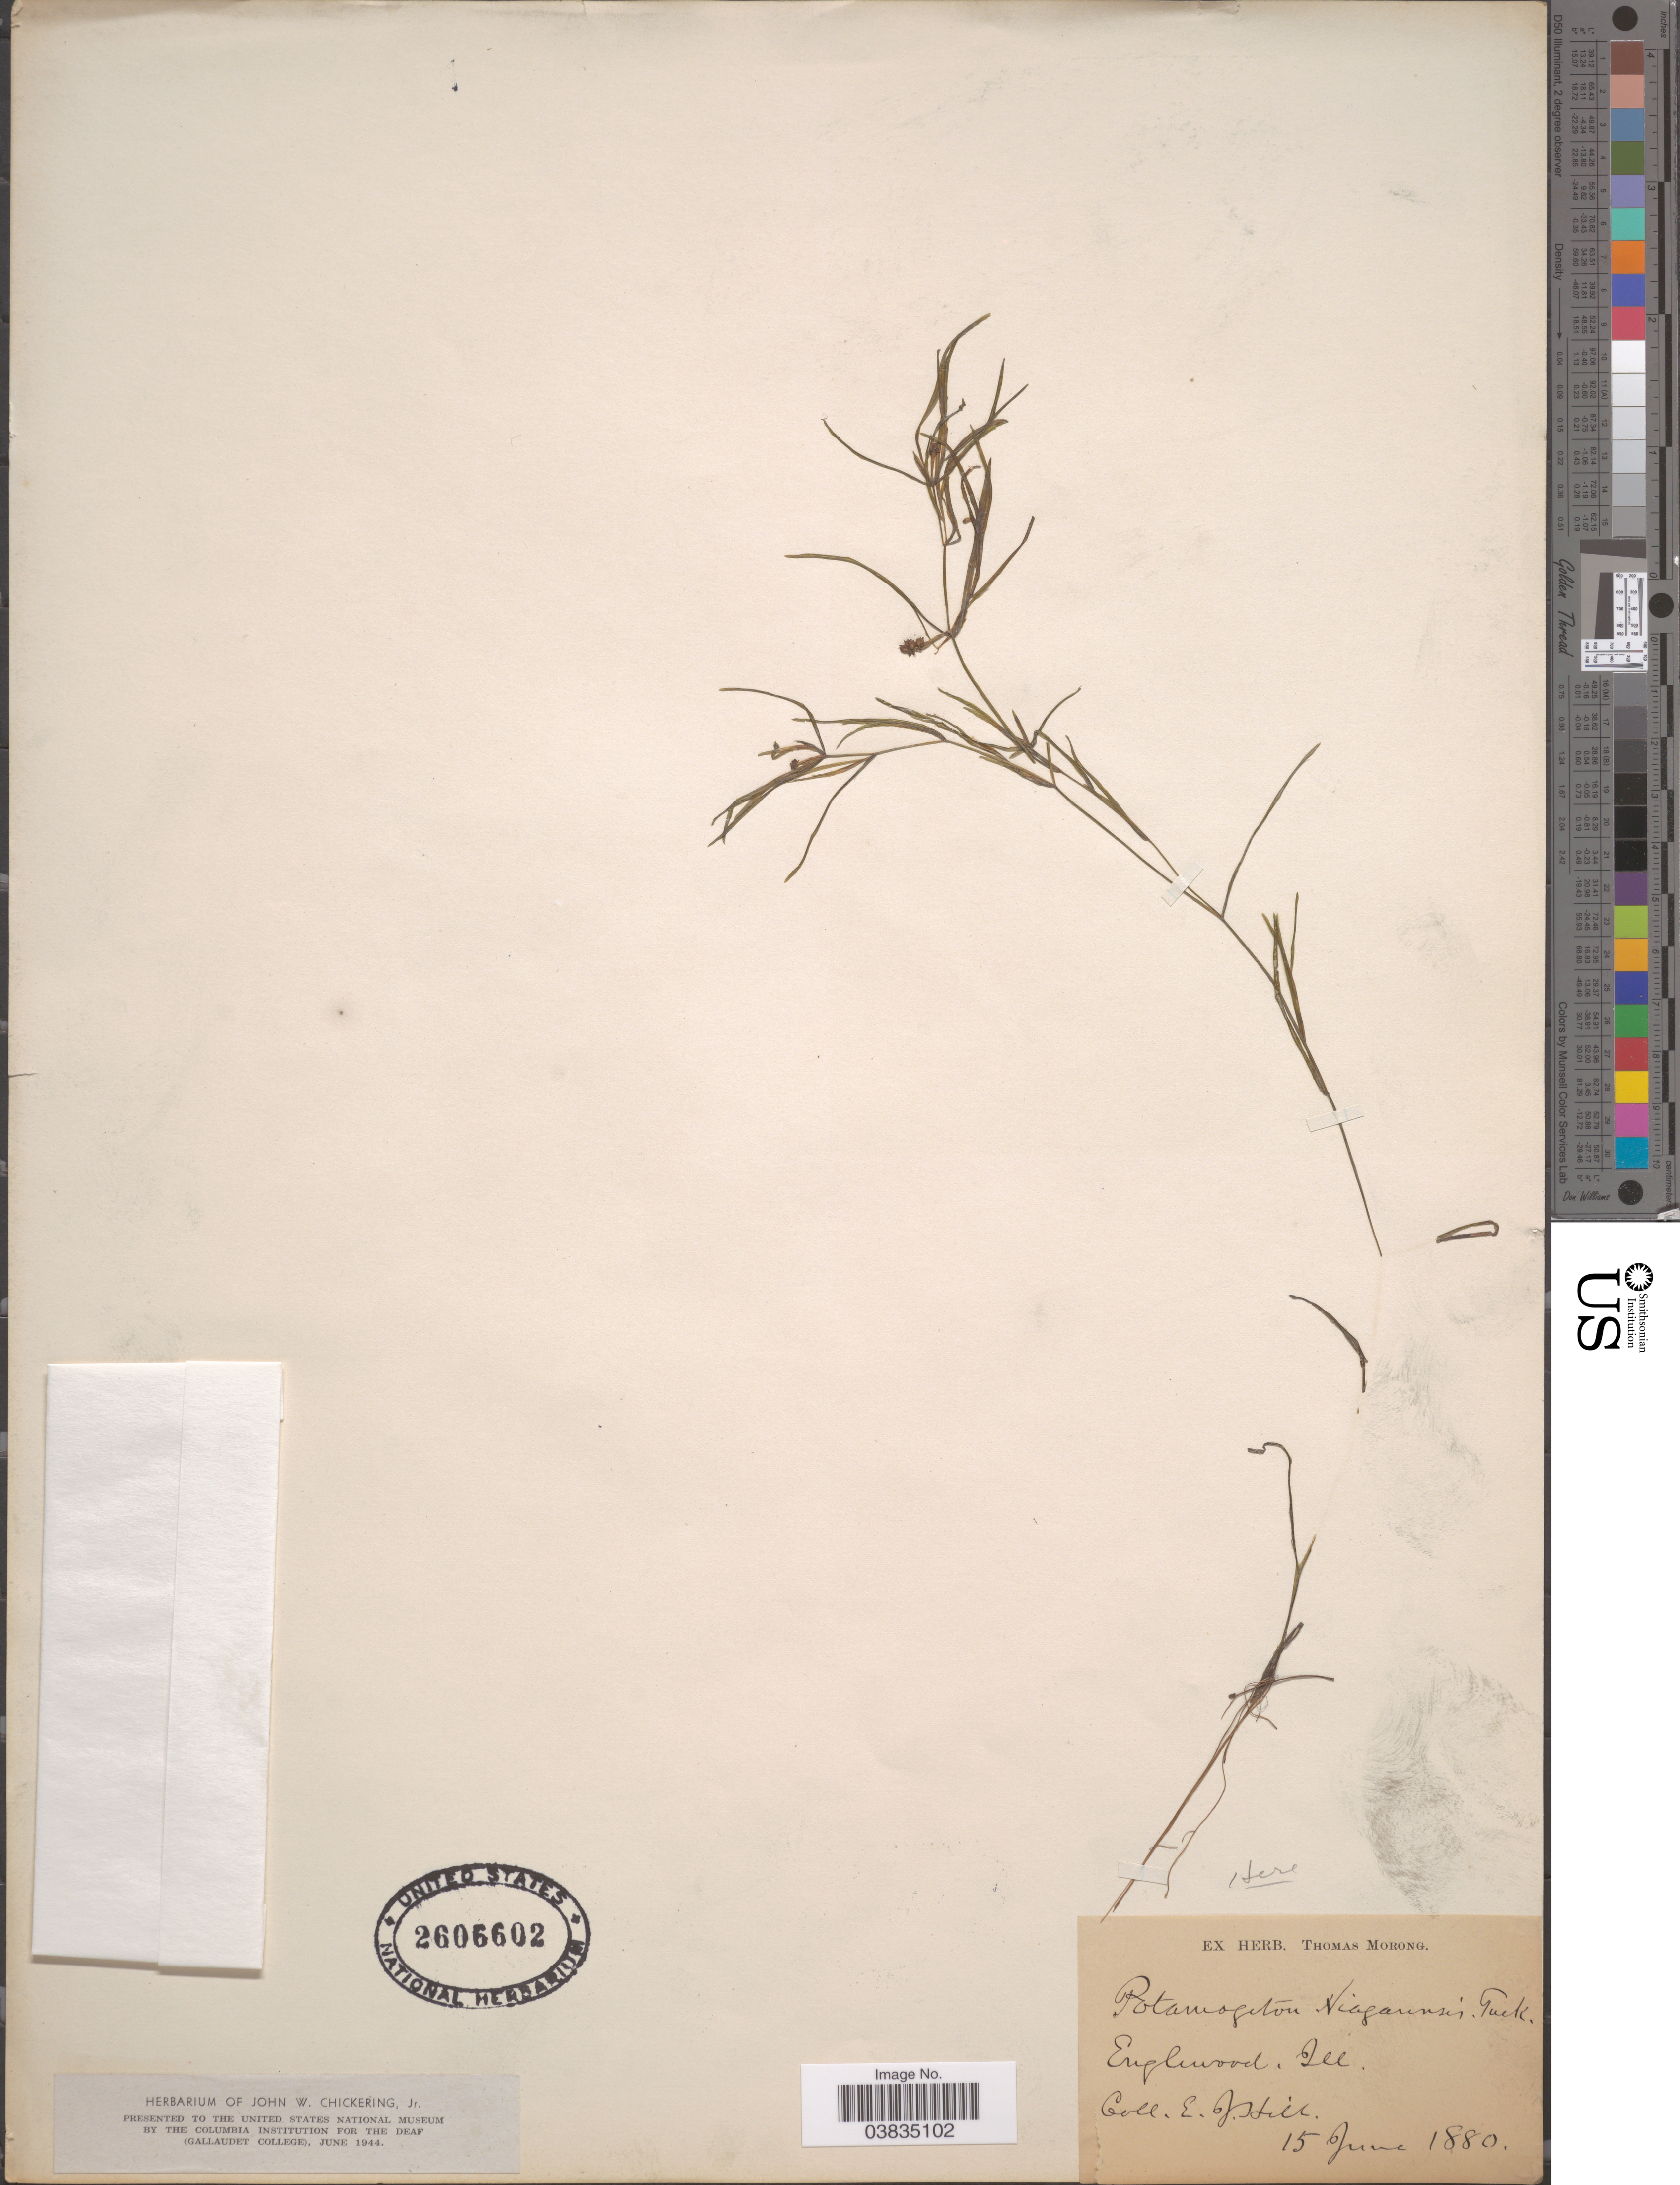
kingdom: Plantae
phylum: Tracheophyta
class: Liliopsida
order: Alismatales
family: Potamogetonaceae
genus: Potamogeton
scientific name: Potamogeton niagarensis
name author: Tuck.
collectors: E. J. Hill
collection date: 1880-06-15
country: United States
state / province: Illinois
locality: Englewood.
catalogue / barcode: US 2606602